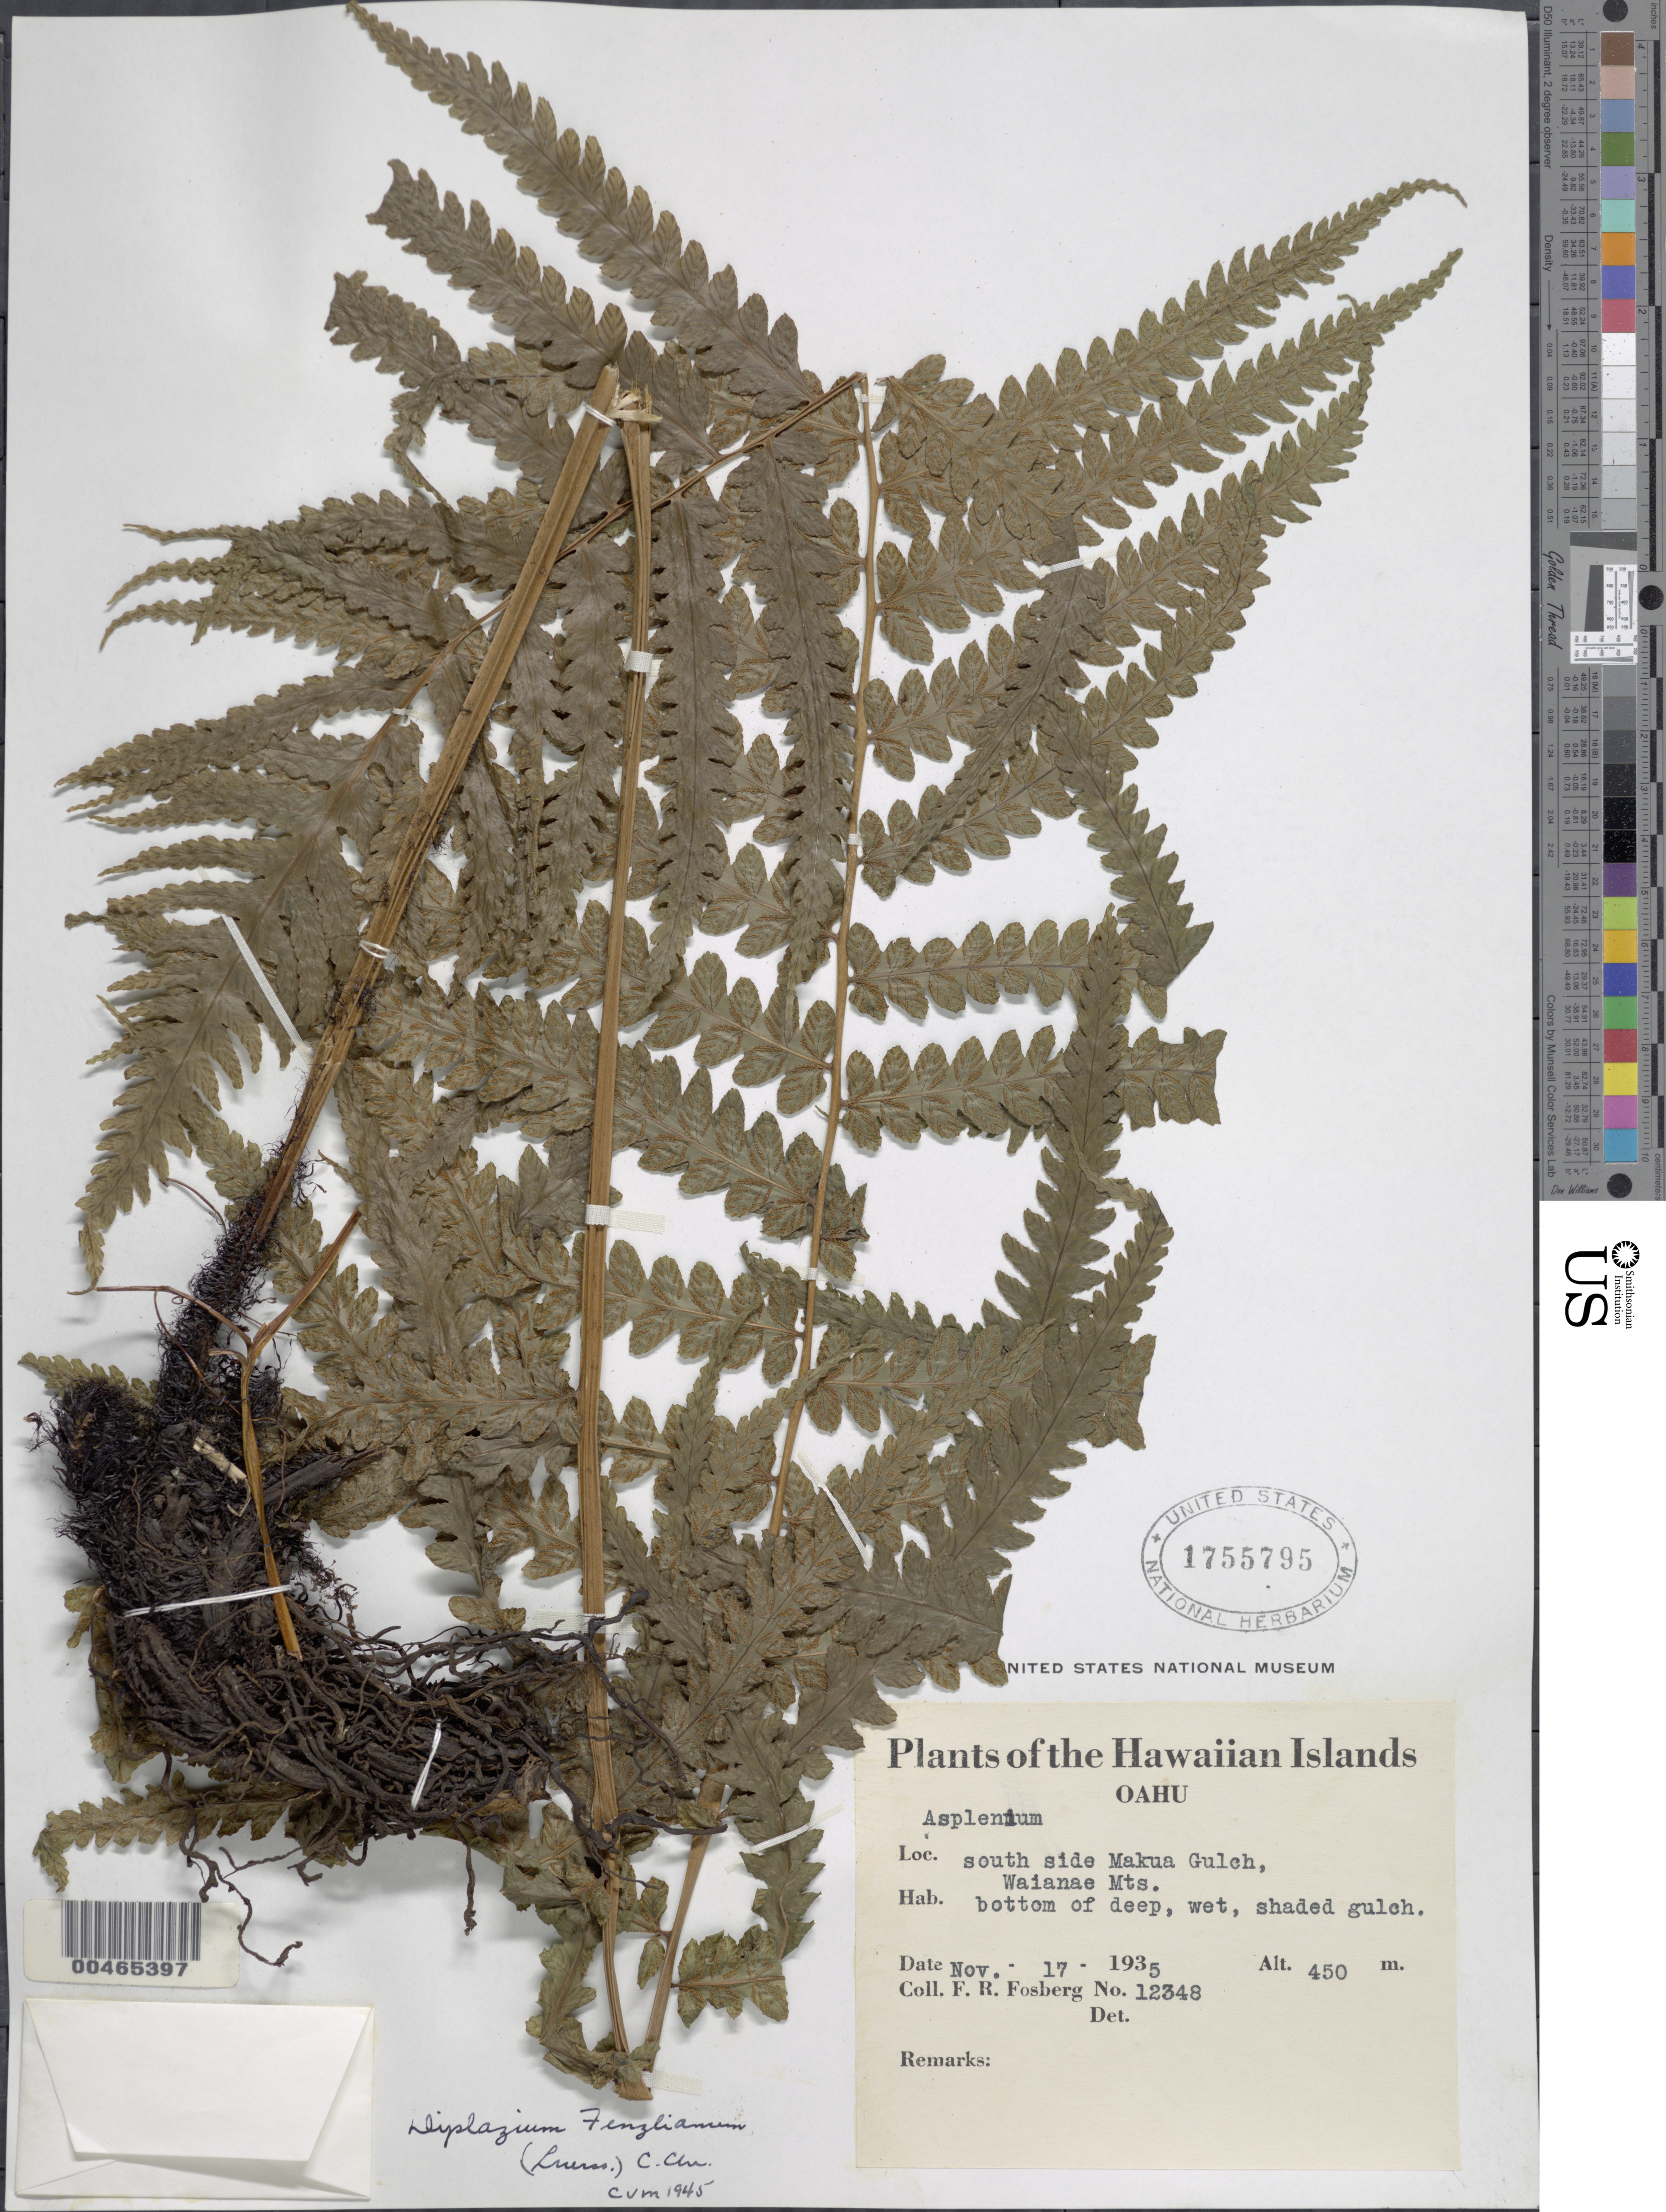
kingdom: Plantae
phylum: Tracheophyta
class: Polypodiopsida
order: Polypodiales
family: Athyriaceae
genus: Deparia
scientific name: Deparia fenzliana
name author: (Luerss.) M. Kato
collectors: F. R. Fosberg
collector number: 12348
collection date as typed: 17 Nov 1935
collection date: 1935-11-17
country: United States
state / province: Hawaii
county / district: Honolulu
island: Oahu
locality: S side Makua Gulch, Waianae Mountains, Oahu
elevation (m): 450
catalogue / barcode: US 1755795